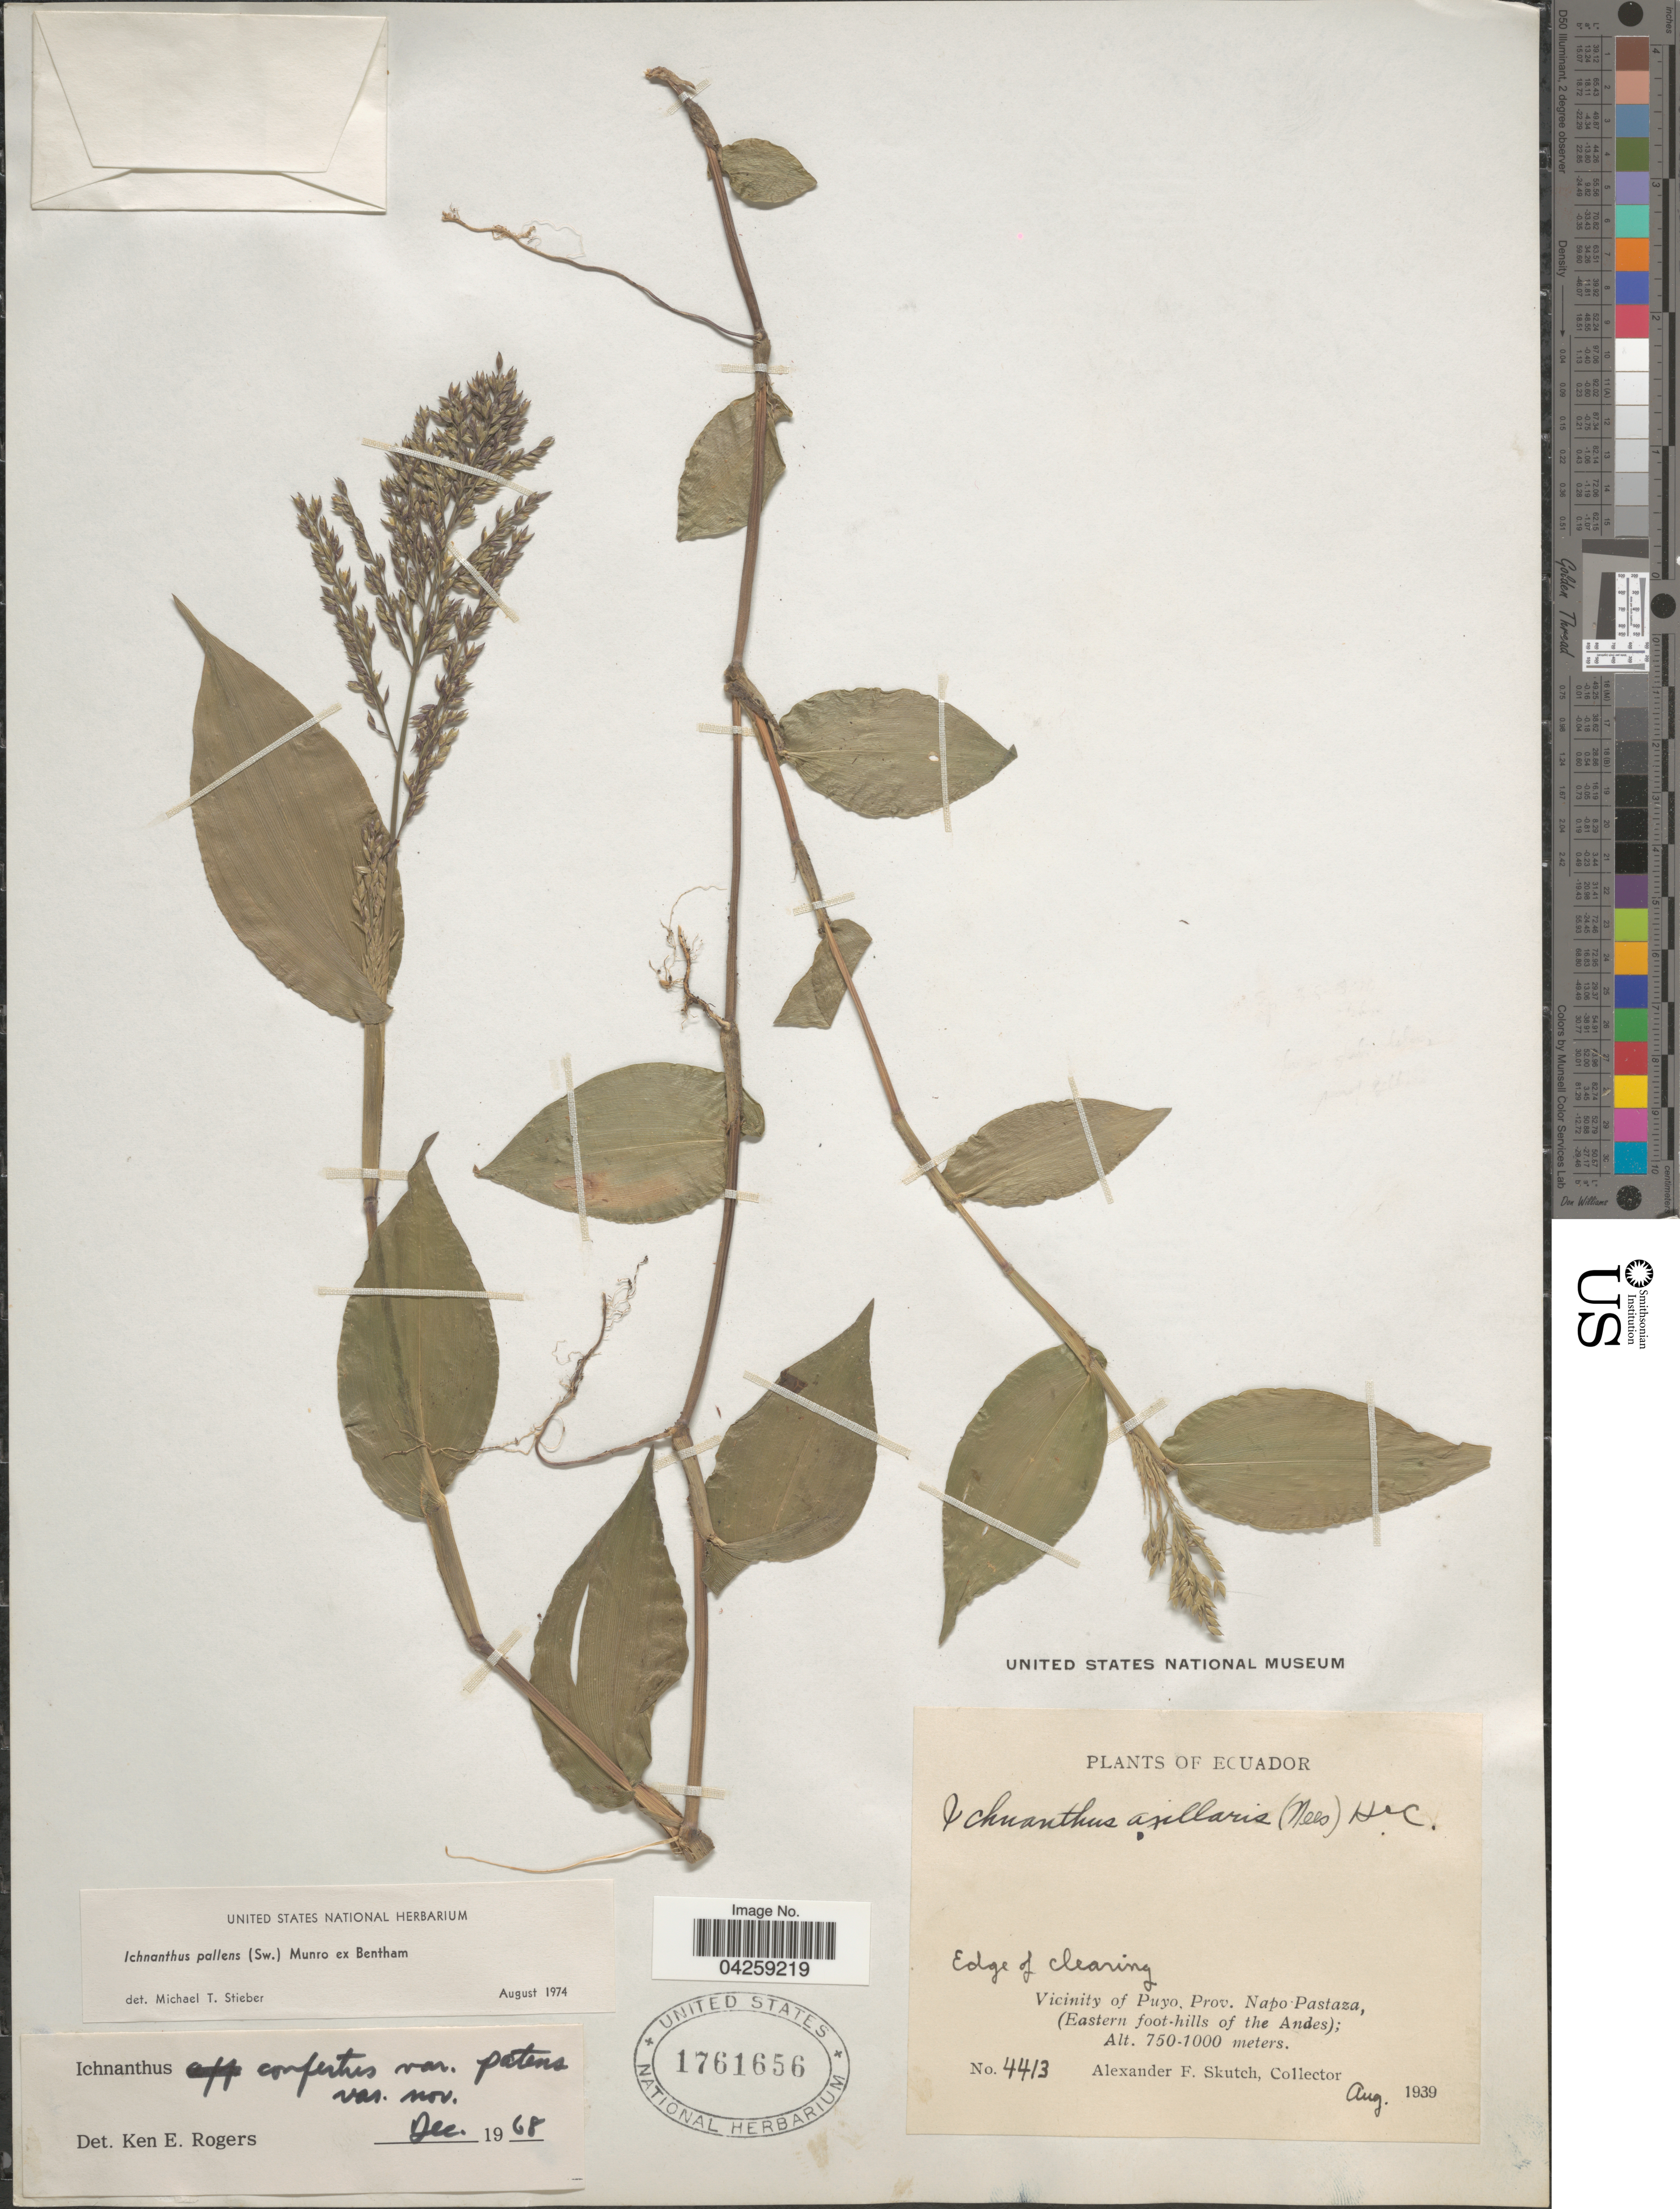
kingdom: Plantae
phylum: Tracheophyta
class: Liliopsida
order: Poales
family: Poaceae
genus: Ichnanthus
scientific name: Ichnanthus pallens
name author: (Sw.) Munro ex Benth.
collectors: A. F. Skutch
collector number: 4413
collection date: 1939-08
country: Ecuador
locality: Edge of clearing. Vicinity of Puyo, Prov. Napo Pastaza, (Eastern foot-hills of the Andes).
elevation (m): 750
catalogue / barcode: US 1761656